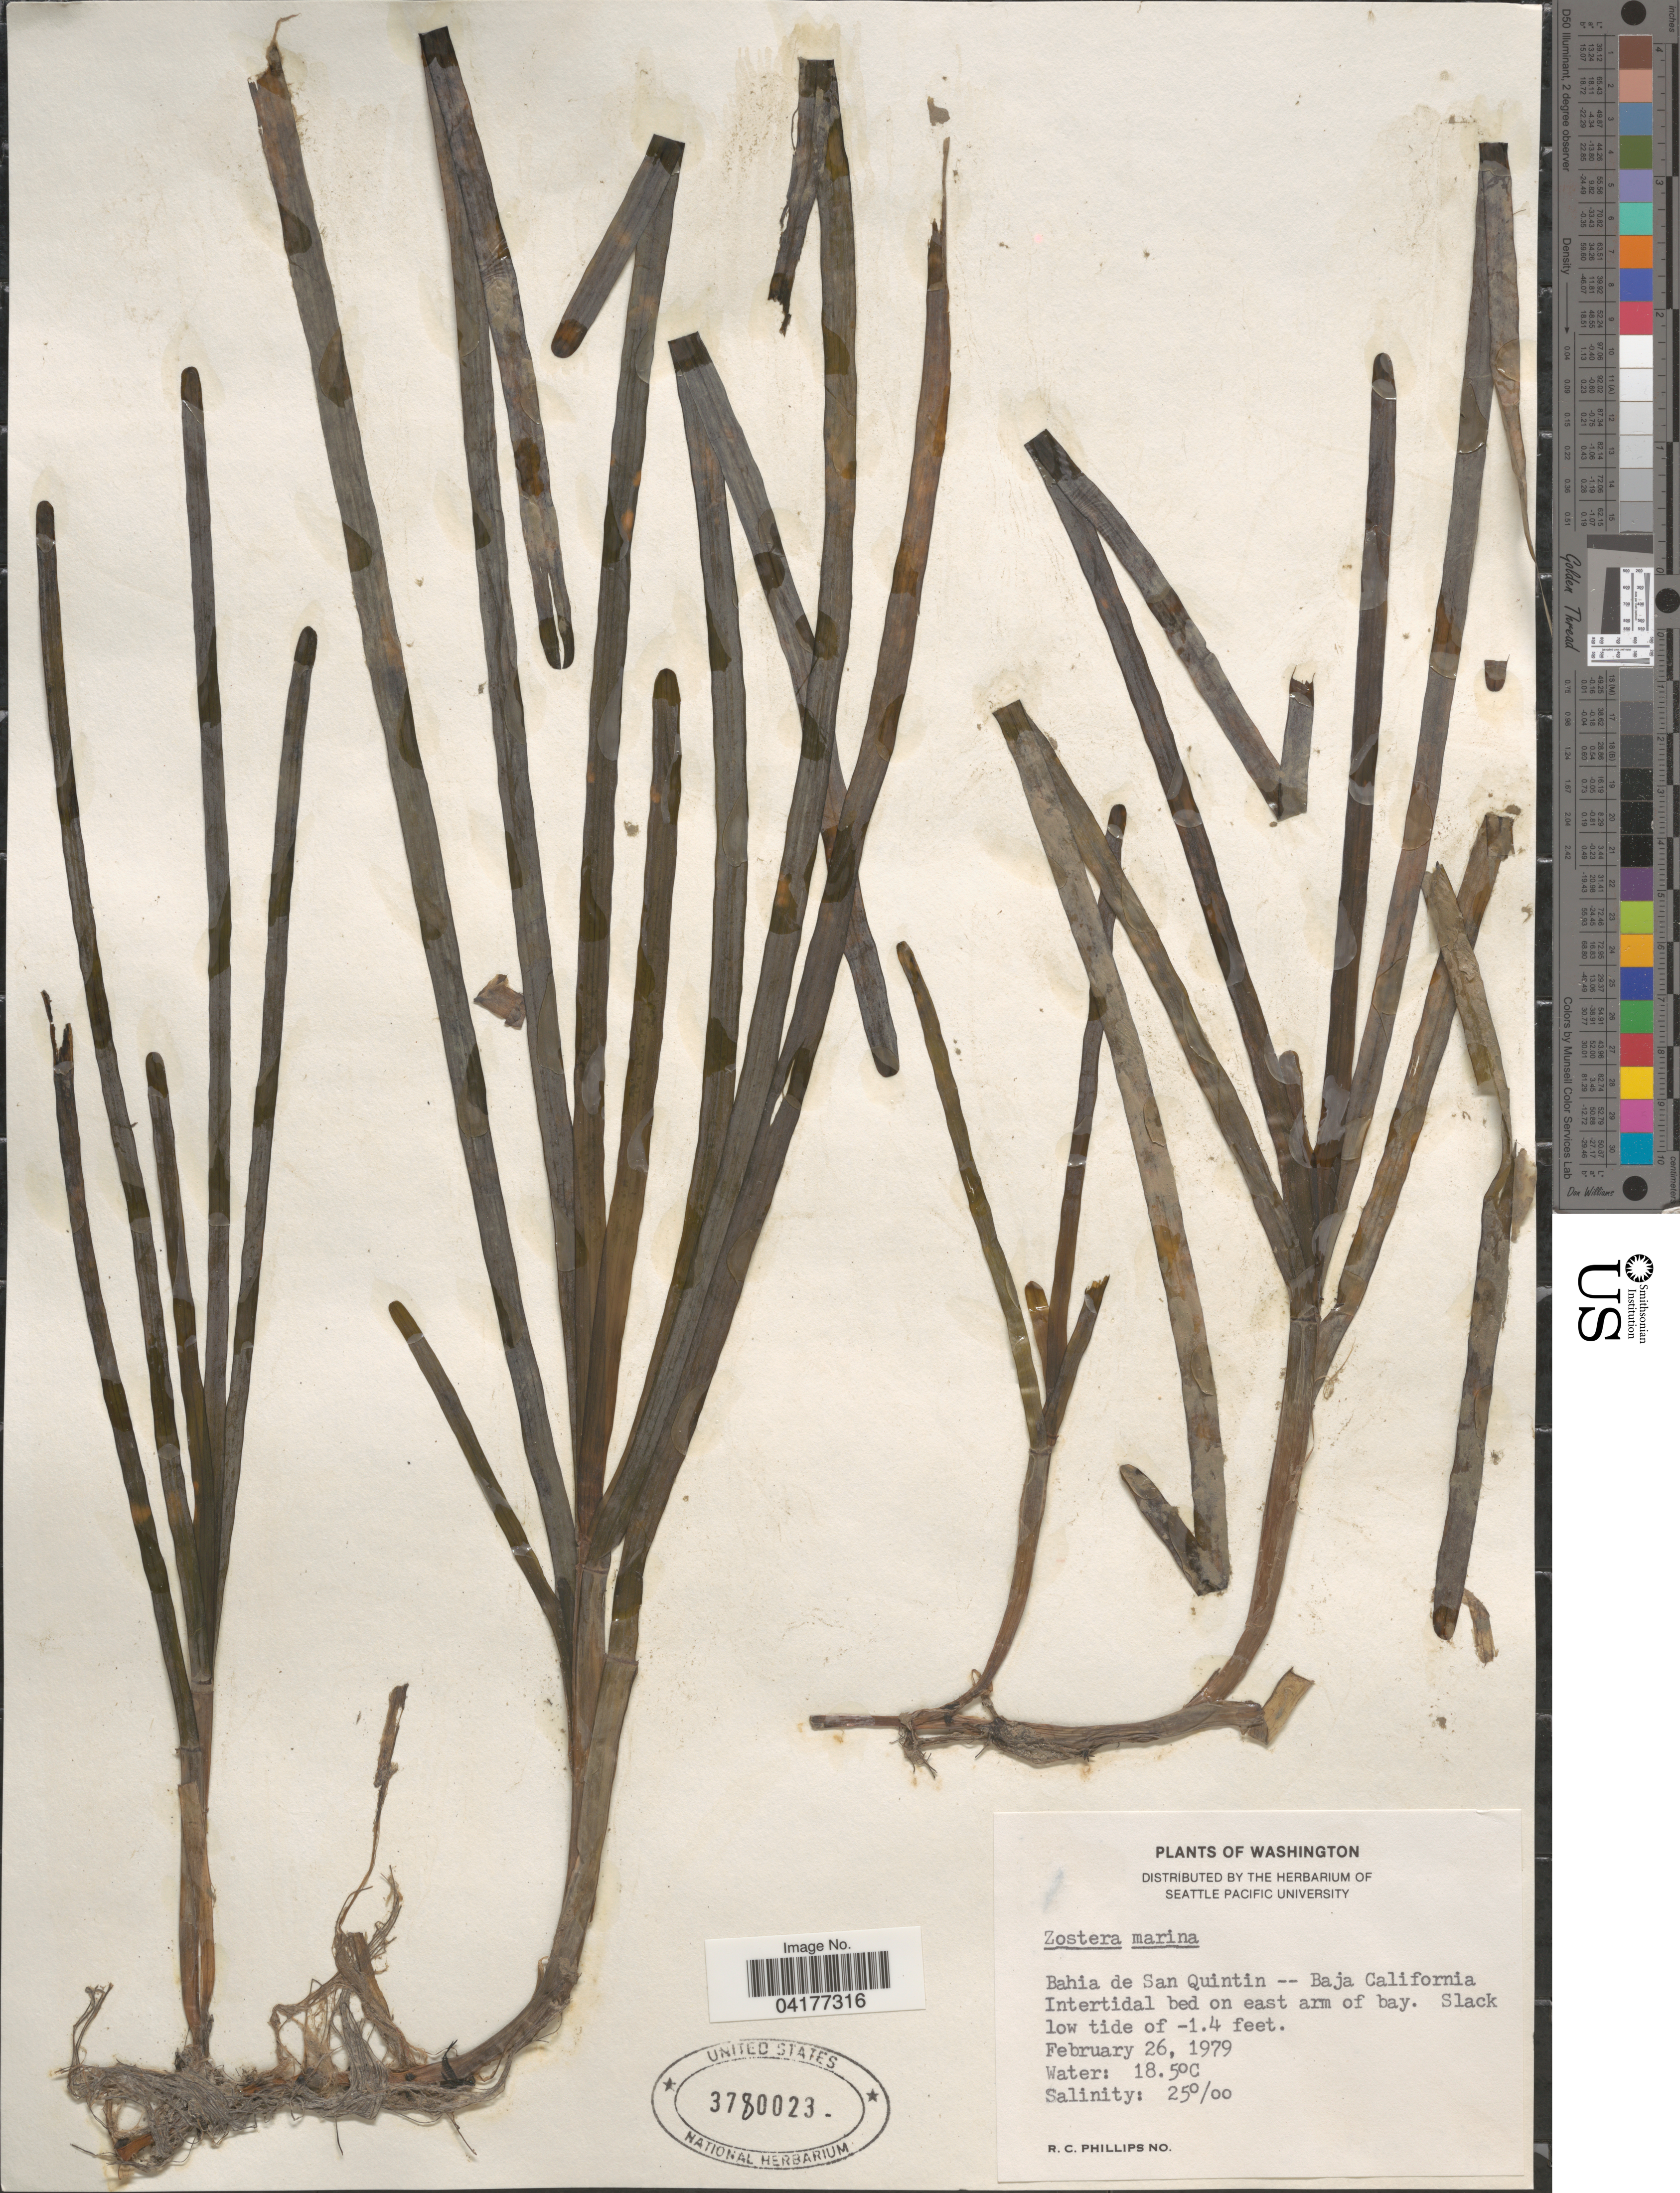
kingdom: Plantae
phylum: Tracheophyta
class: Liliopsida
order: Alismatales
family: Zosteraceae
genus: Zostera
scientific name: Zostera marina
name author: L.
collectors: R. C. Phillips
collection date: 1979-02-26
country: Mexico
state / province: Baja California Norte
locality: Bahia de San Quintin. Intertidal bed on east arm of bay.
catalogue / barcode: US 3780023